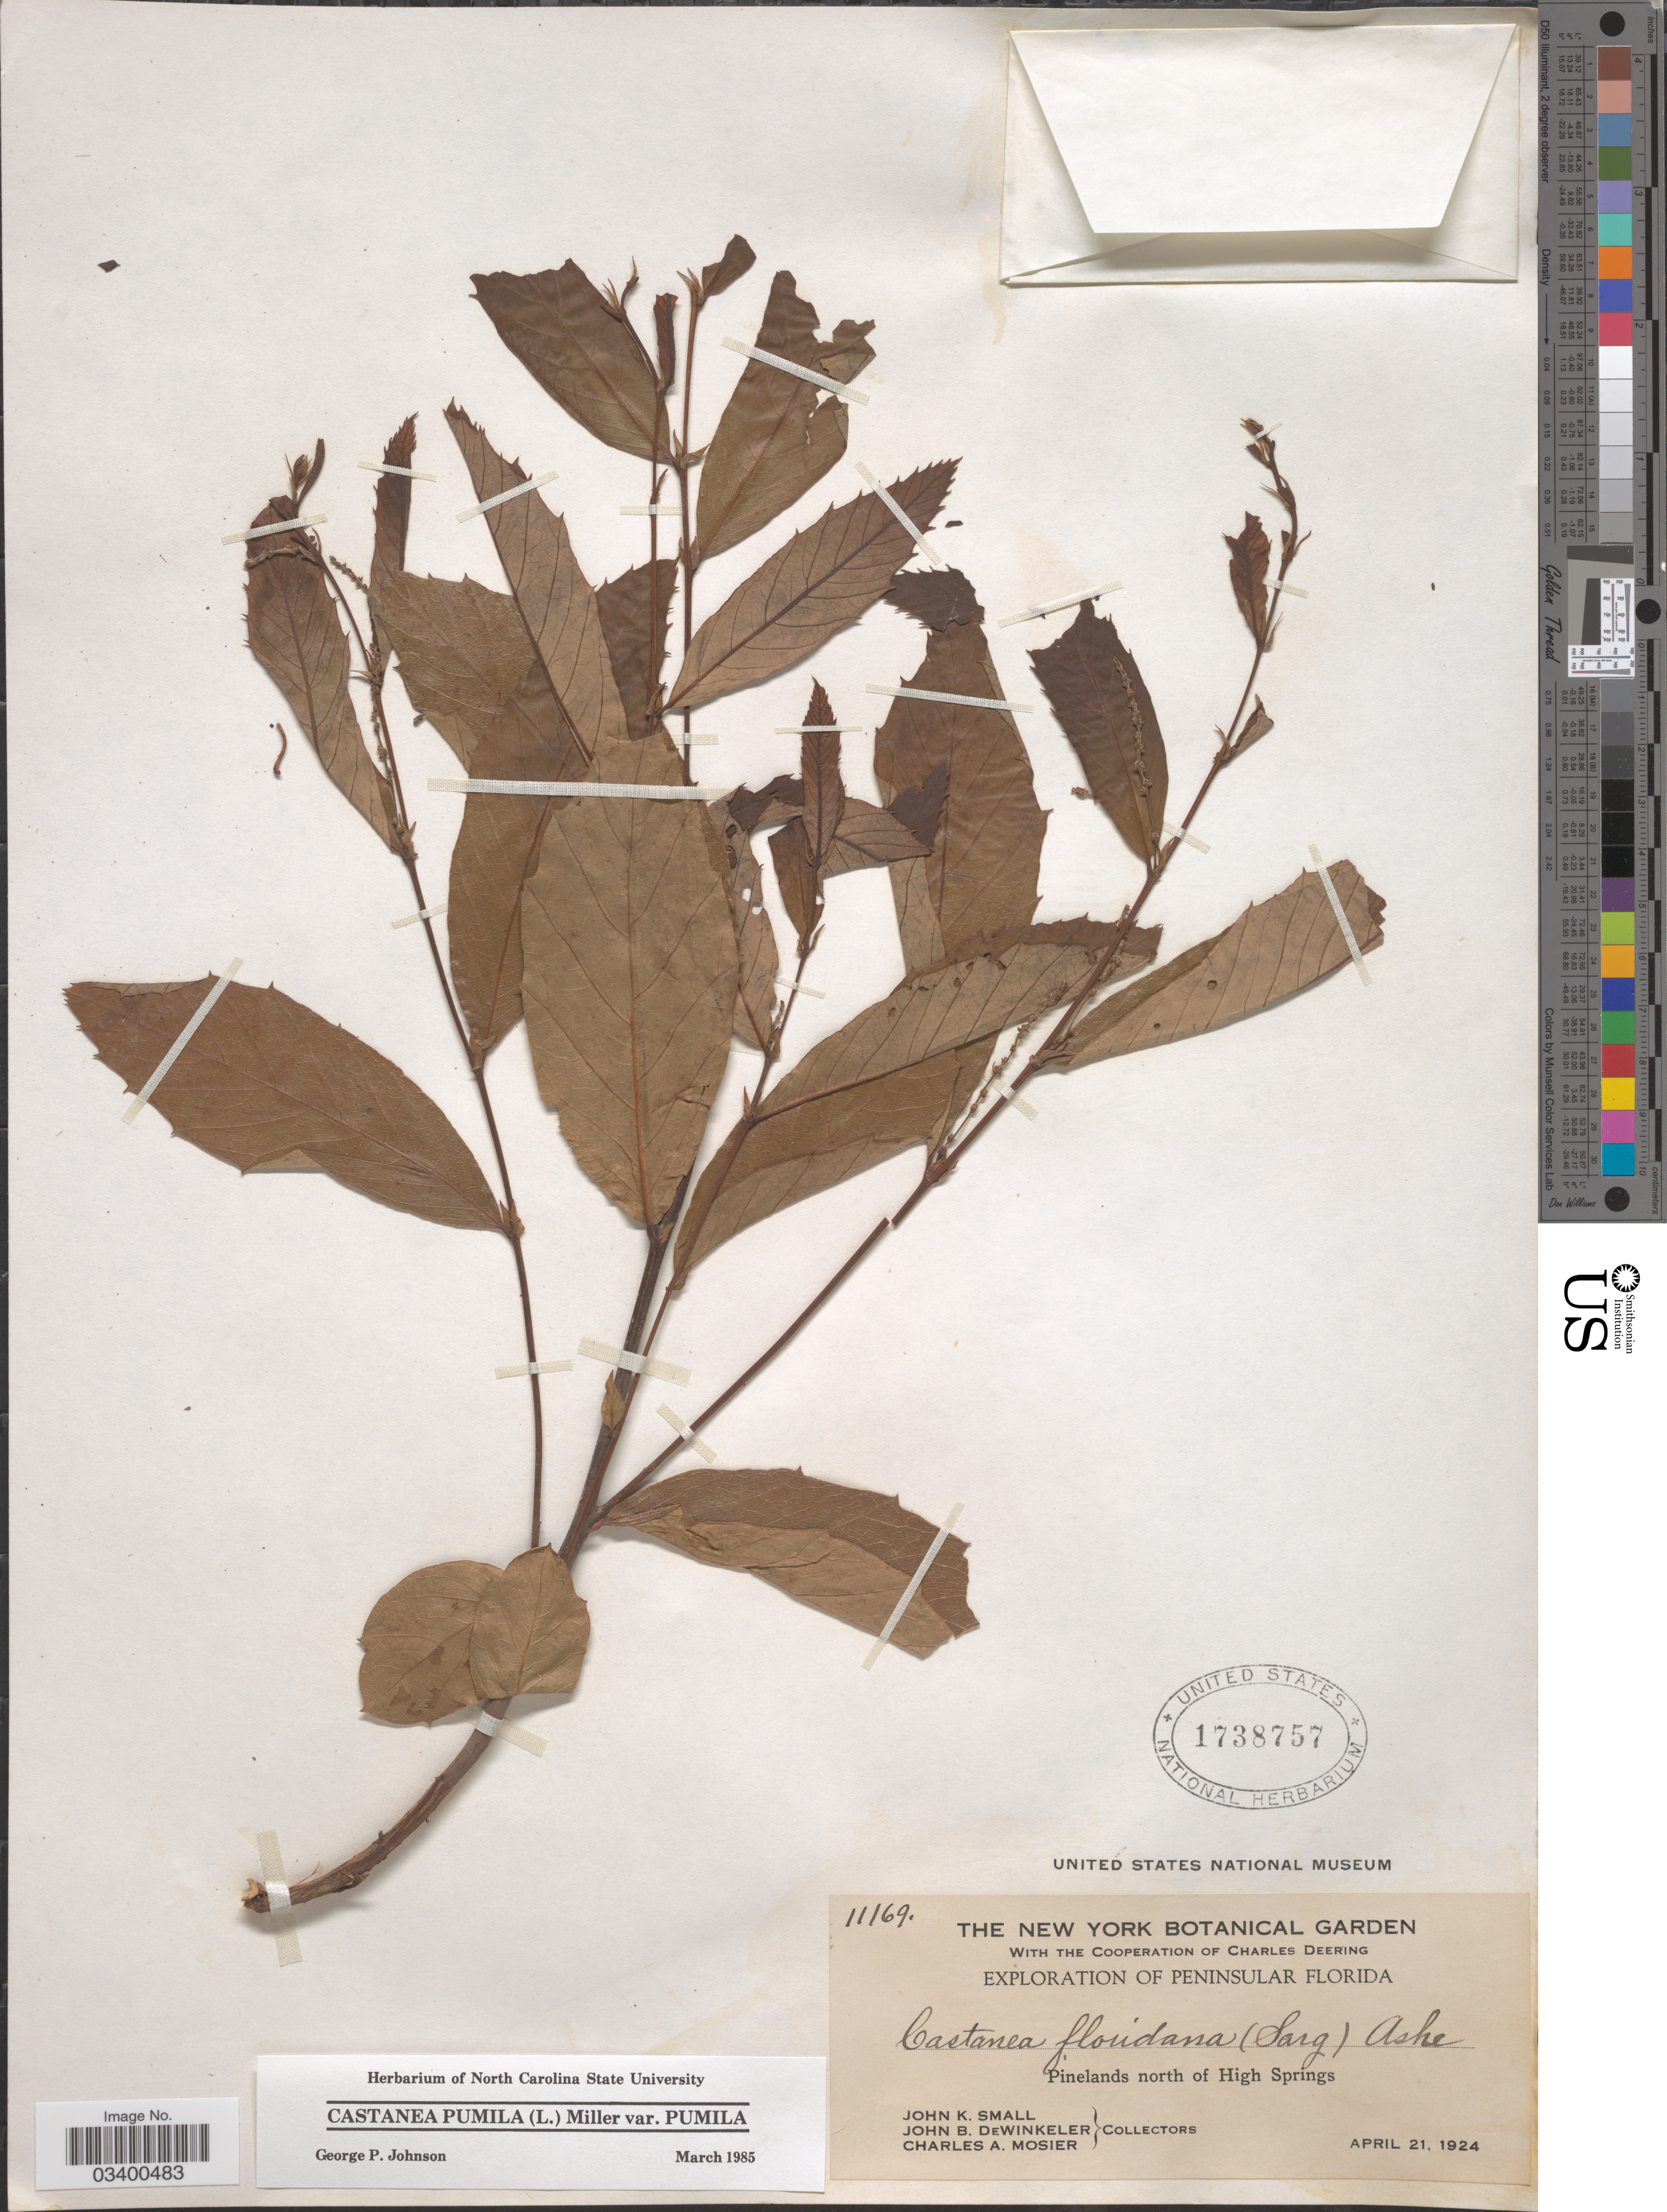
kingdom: Plantae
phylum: Tracheophyta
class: Magnoliopsida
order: Fagales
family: Fagaceae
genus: Castanea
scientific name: Castanea pumila var. pumila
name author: (L.) Mill.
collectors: J. K. Small, J. B. Dewinkeler & C. A. Mosier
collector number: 11169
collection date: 1924-04-21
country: United States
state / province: Florida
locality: Peninsular Florida. Pinelands north of High Springs.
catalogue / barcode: US 1738757